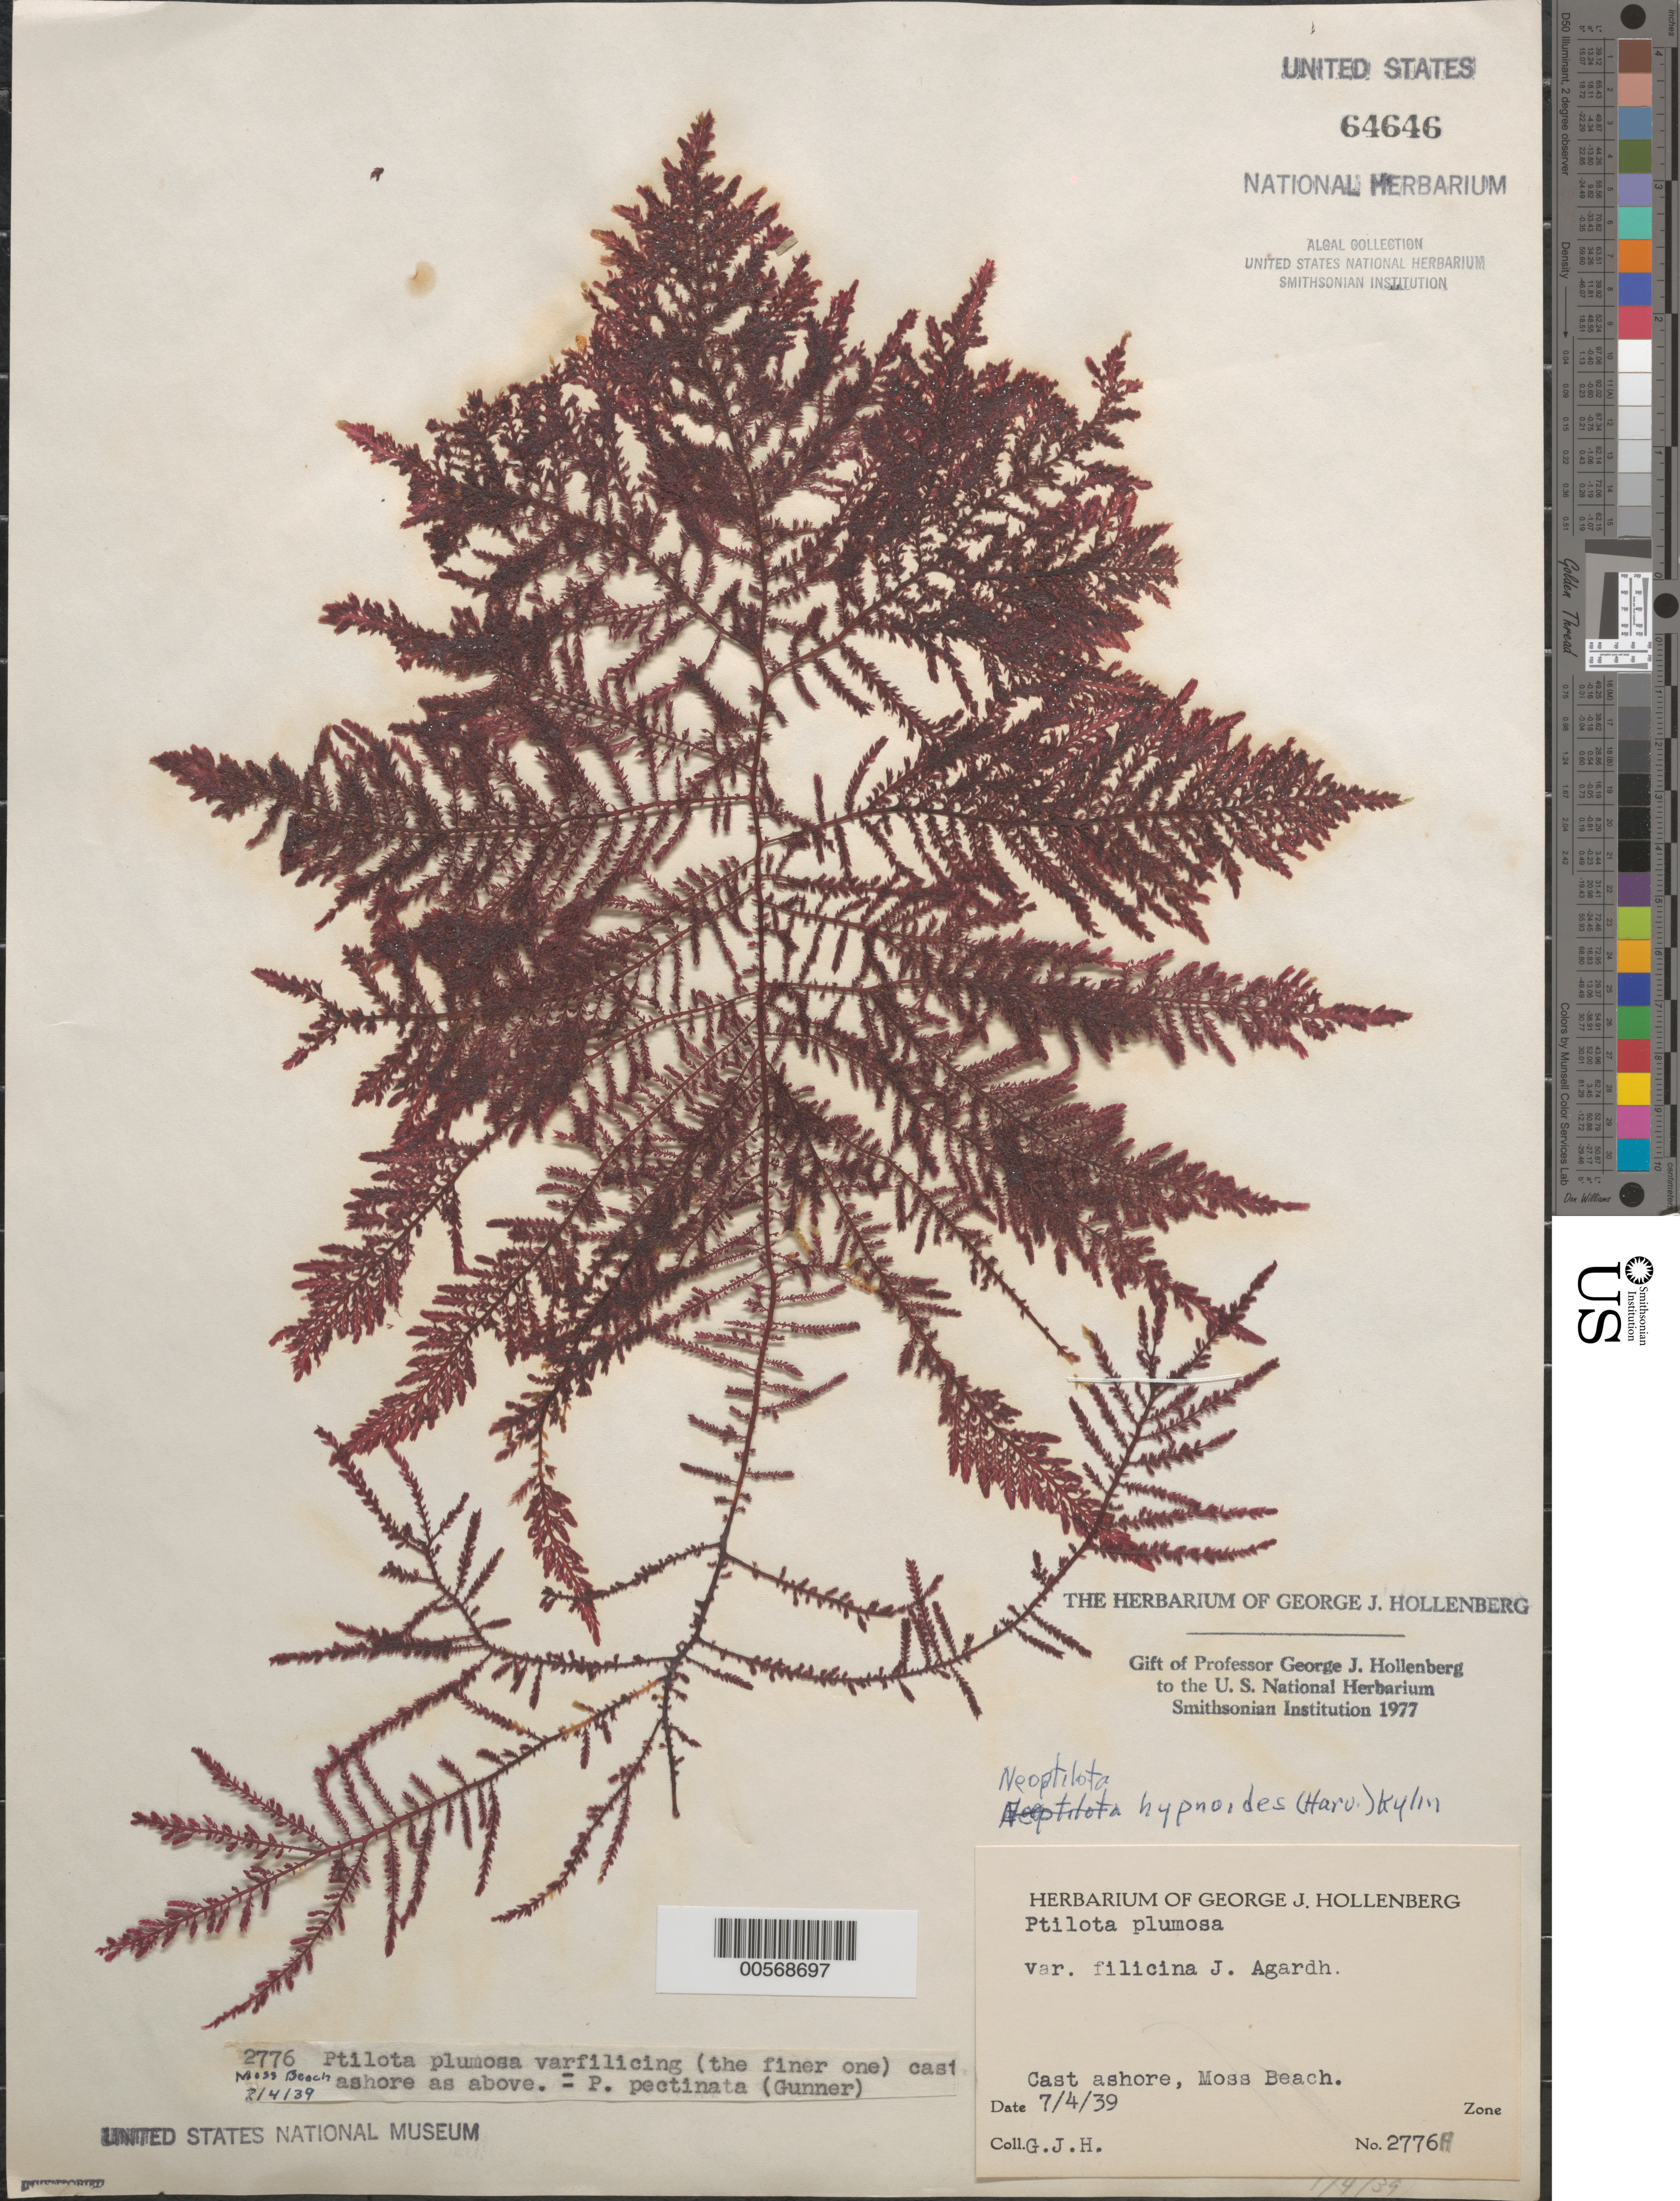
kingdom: Plantae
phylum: Rhodophyta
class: Florideophyceae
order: Ceramiales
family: Wrangeliaceae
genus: Ptilota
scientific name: Ptilota hypnoides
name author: Harv. in Hook. & Arn.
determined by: Algae name updating Project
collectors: G. Hollenberg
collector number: GJH 2776a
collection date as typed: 04 Jul 1939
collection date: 1939-07-04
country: United States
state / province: California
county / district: Monterey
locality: Moss Beach, Pacific Grove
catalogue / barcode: US 64646